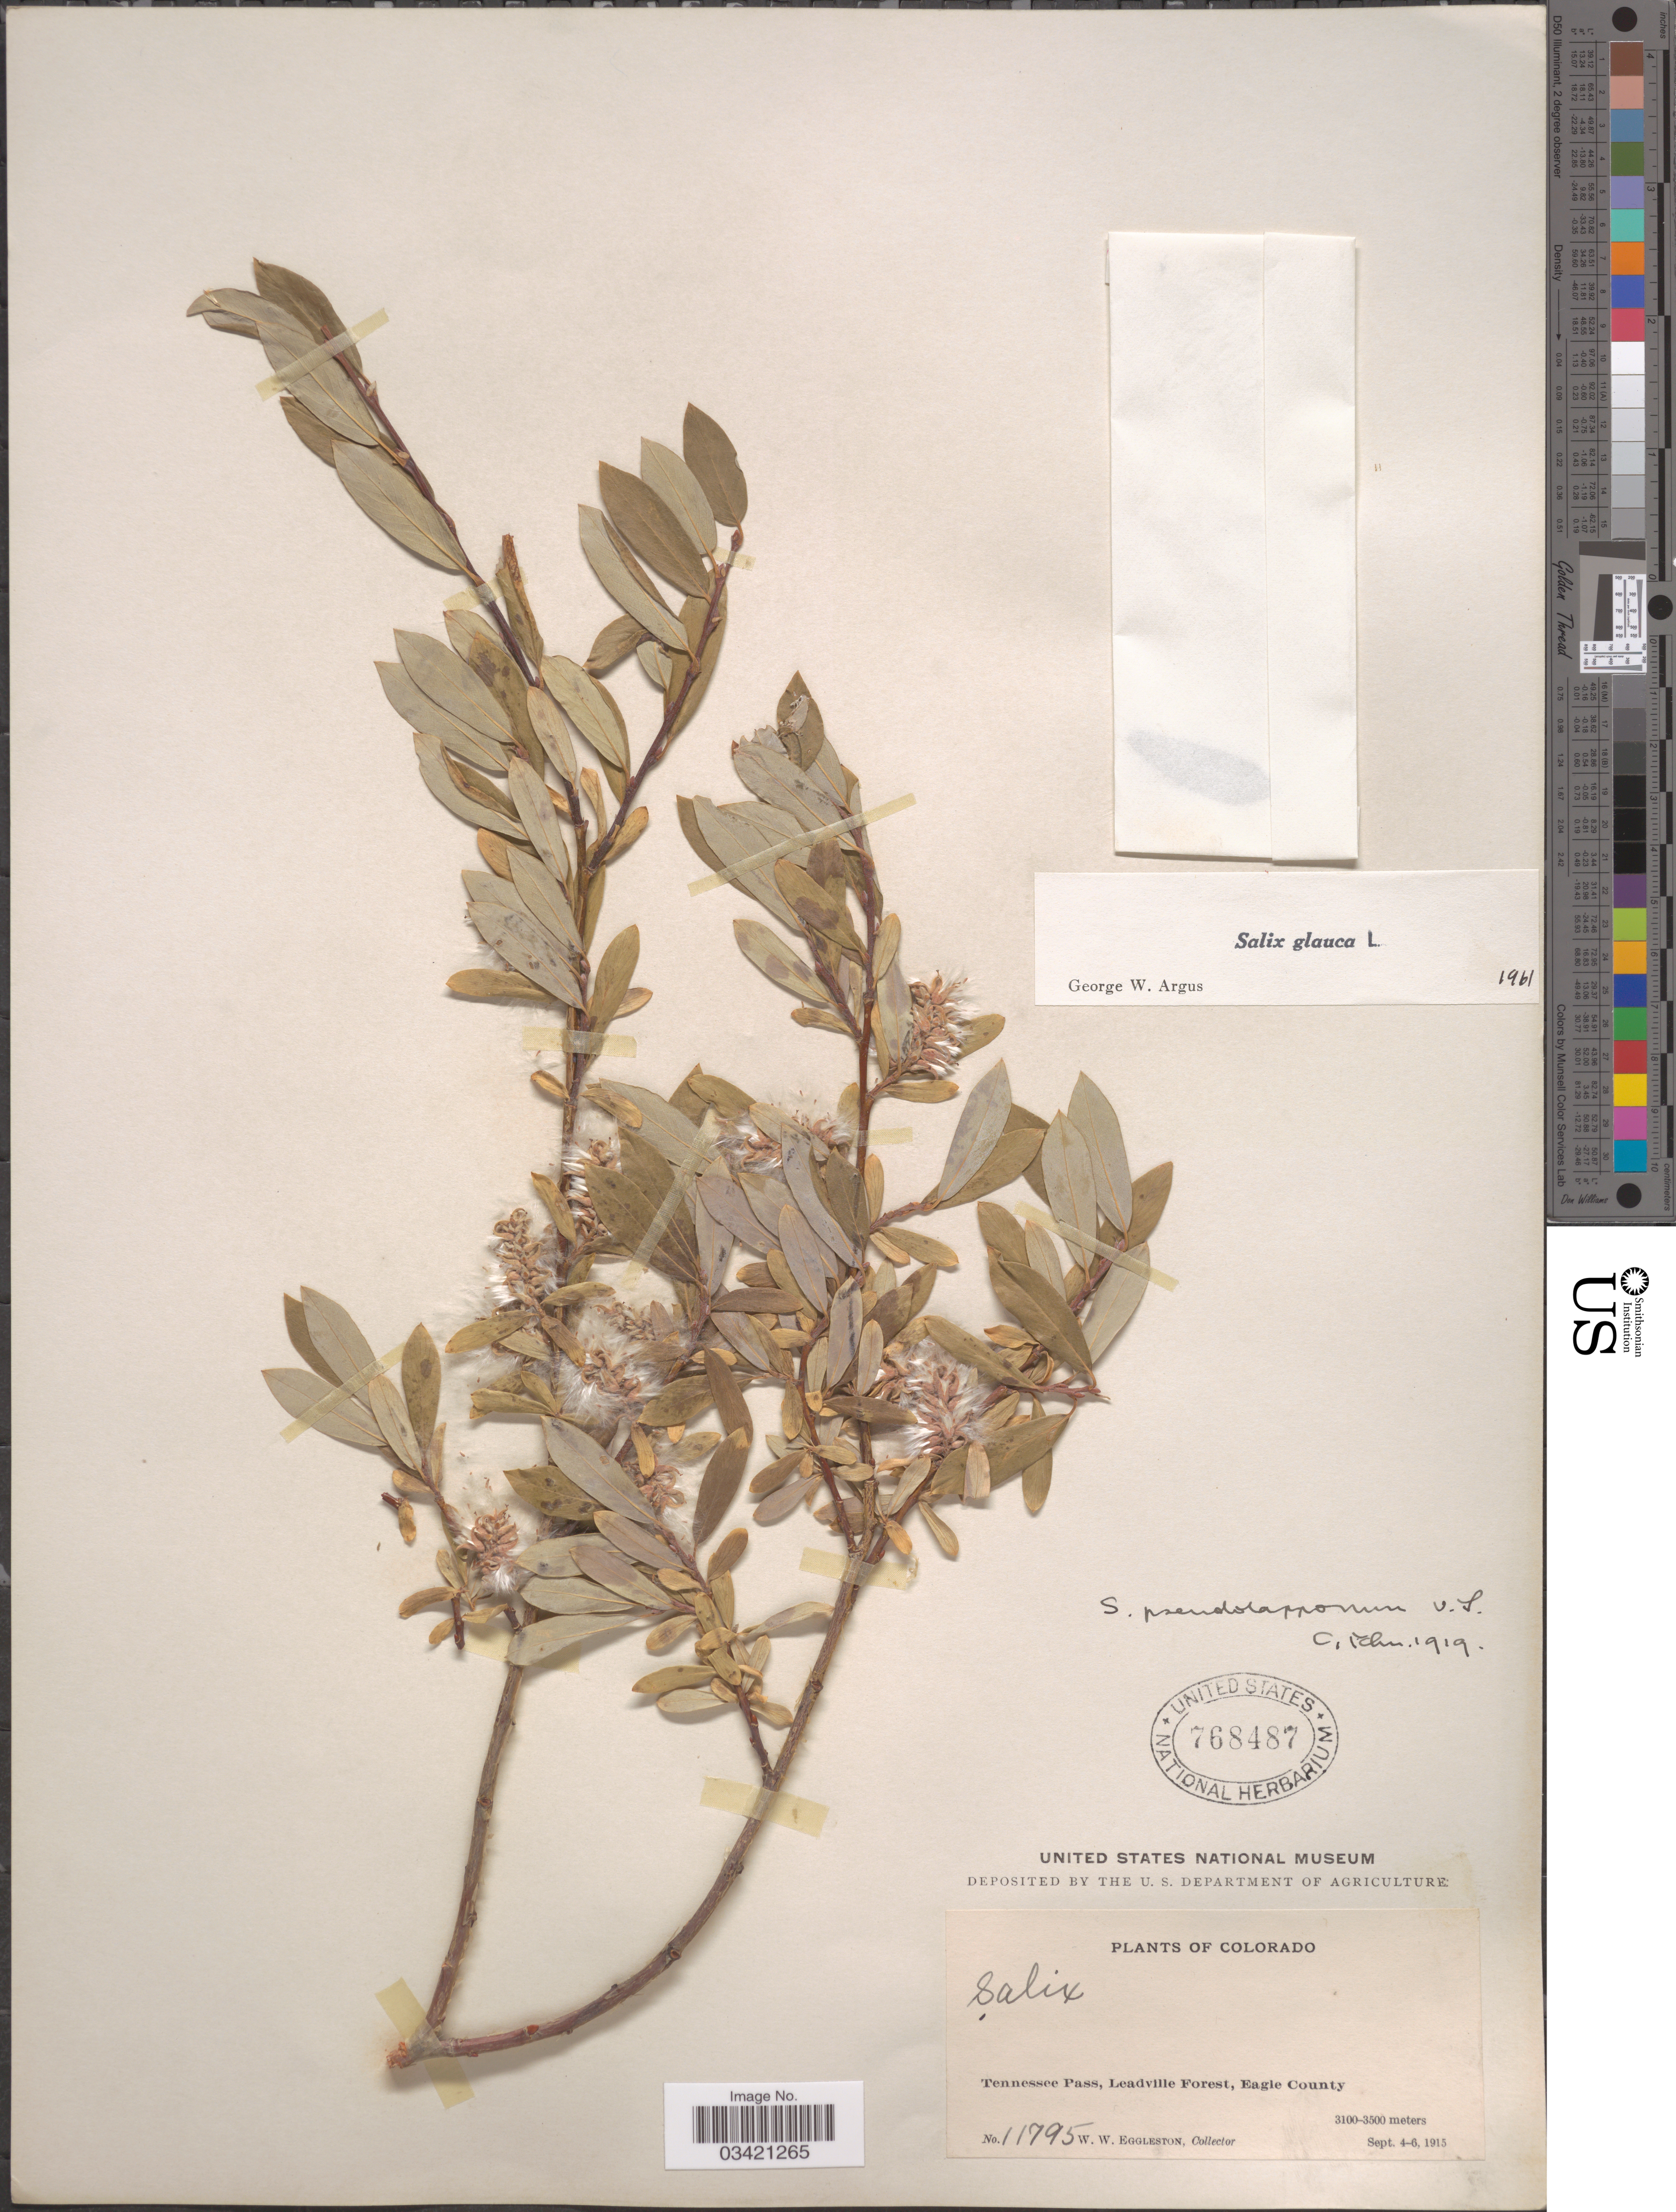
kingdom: Plantae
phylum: Tracheophyta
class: Magnoliopsida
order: Malpighiales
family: Salicaceae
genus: Salix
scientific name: Salix glauca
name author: L.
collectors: W. W. Eggleston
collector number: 11795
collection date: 1915-09-04/1915-09-06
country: United States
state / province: Colorado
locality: Tennessee Pass, Leadville Forest, Eagle County.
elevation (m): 3100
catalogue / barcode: US 768487